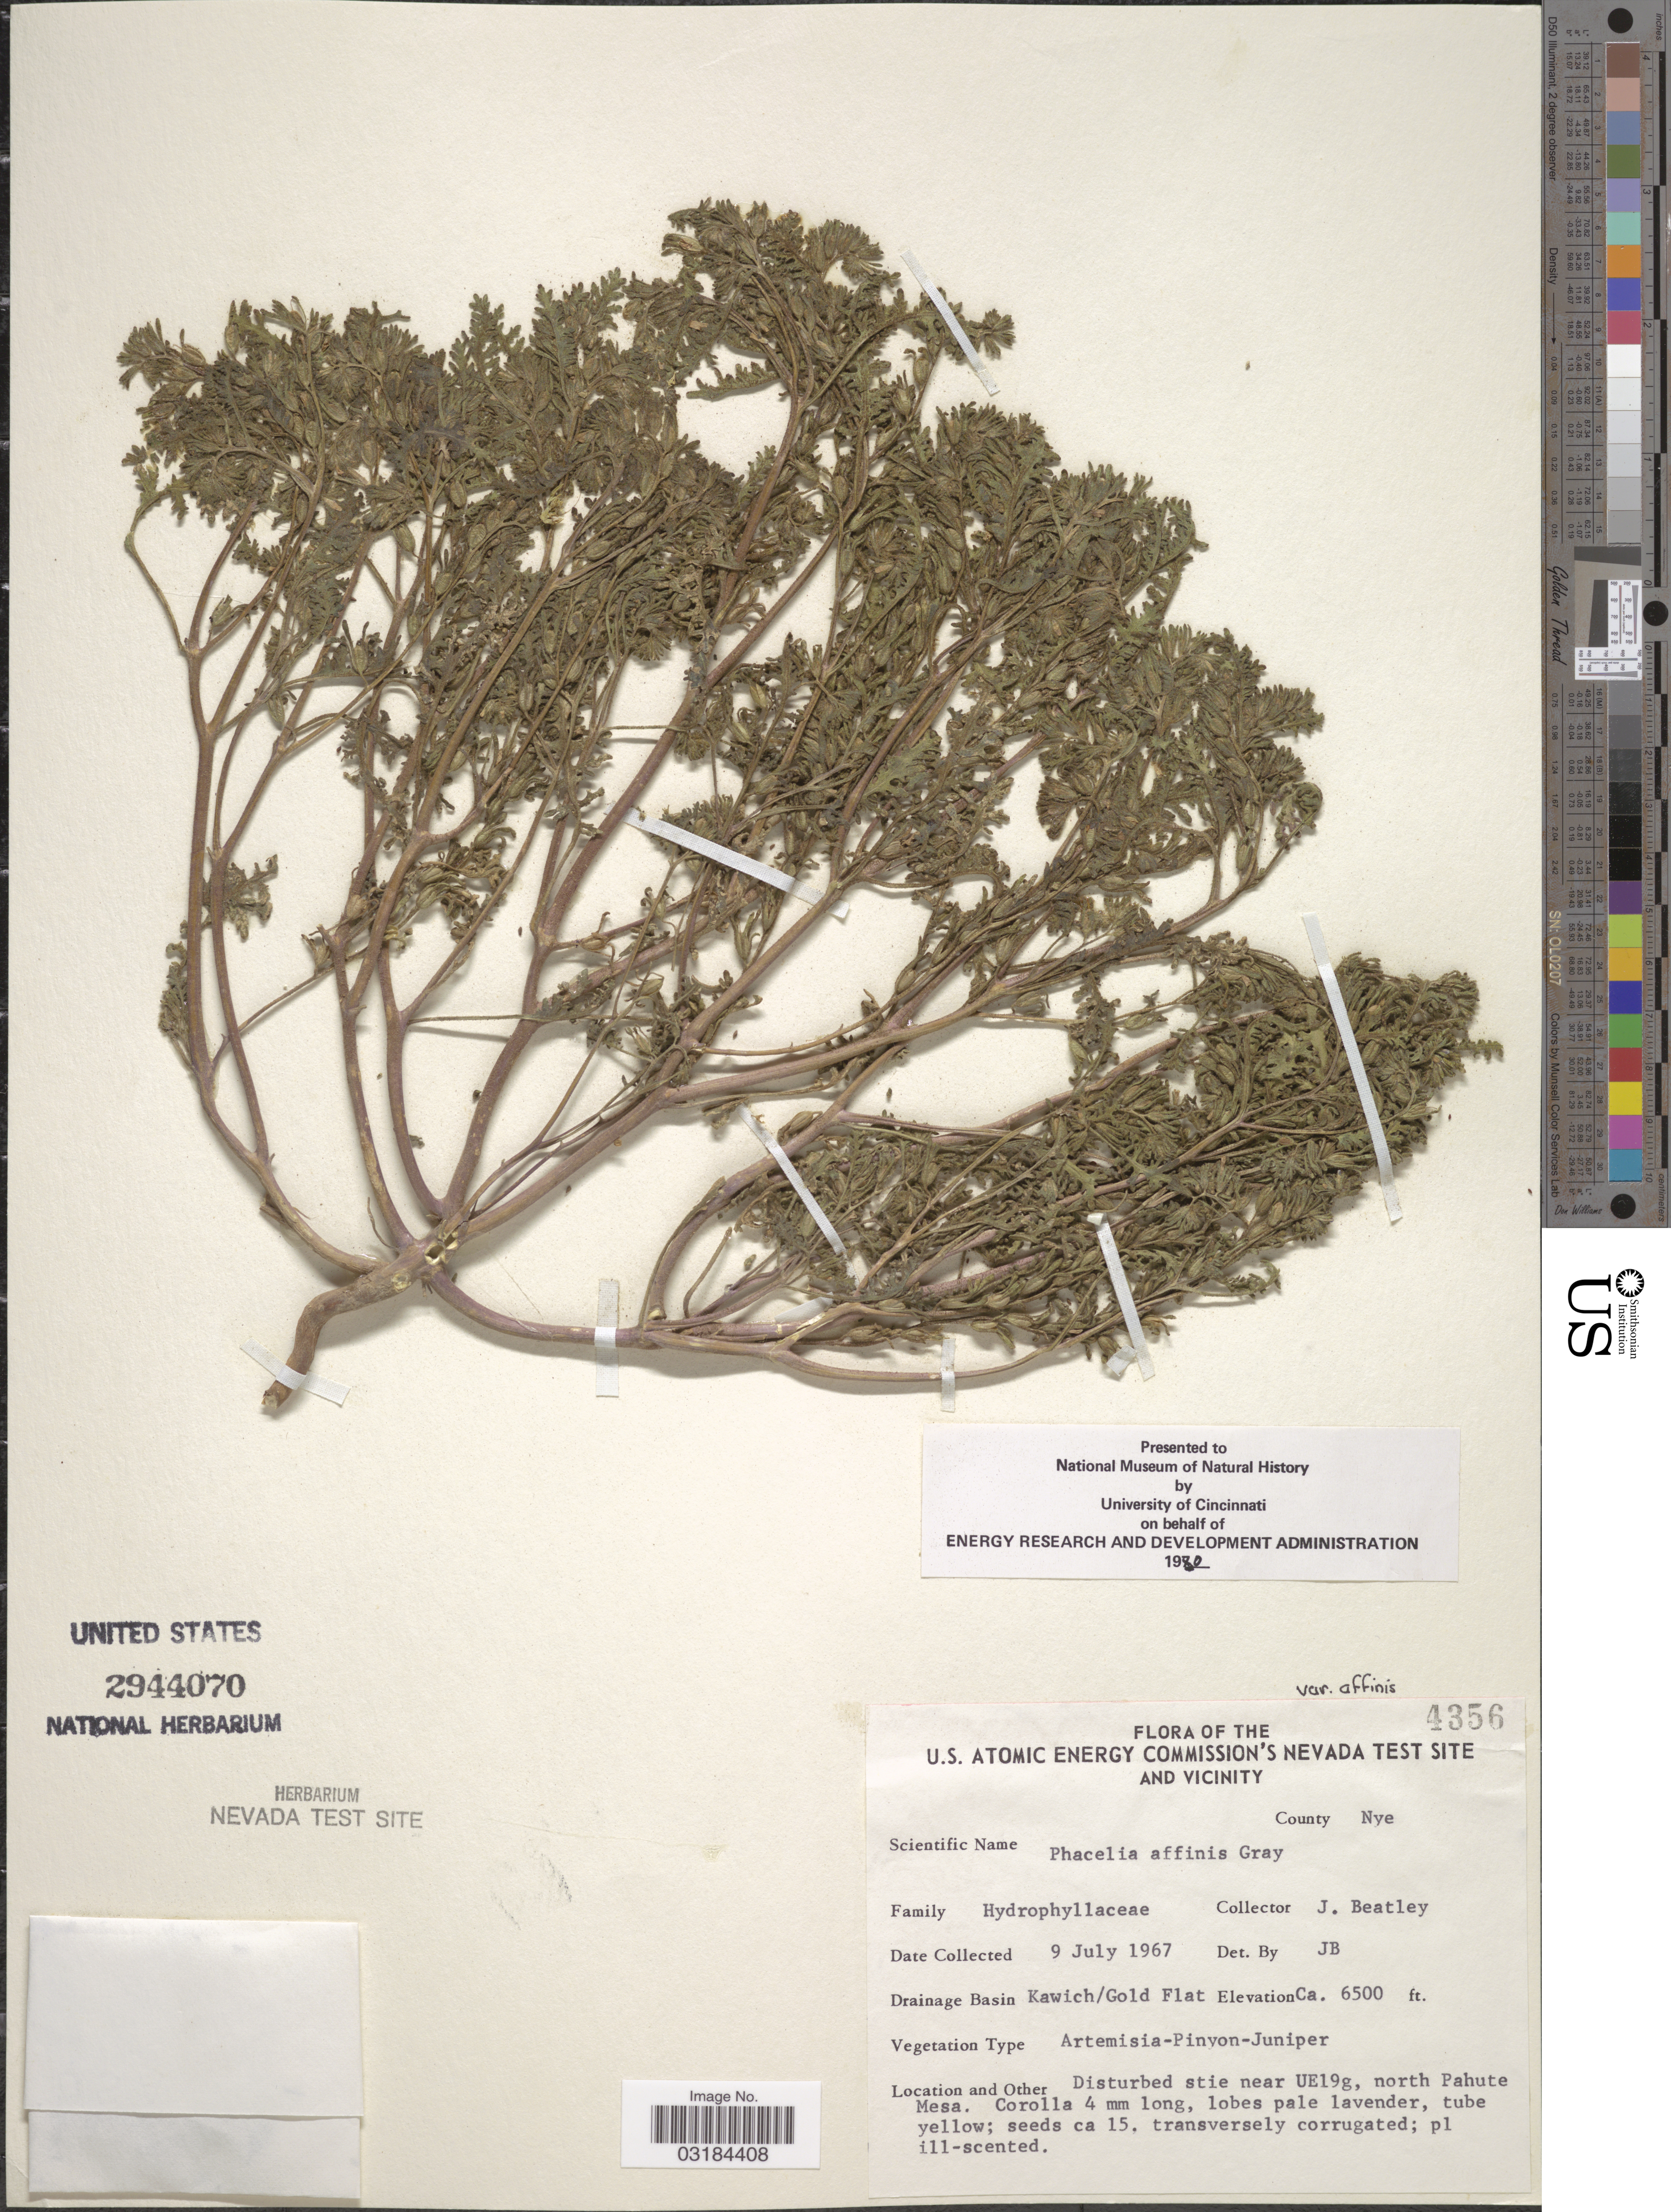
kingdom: Plantae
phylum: Tracheophyta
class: Magnoliopsida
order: Boraginales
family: Hydrophyllaceae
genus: Phacelia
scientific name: Phacelia affinis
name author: A. Gray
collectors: J. C. Beatley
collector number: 4356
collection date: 1967-07-09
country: United States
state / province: Nevada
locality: U.S. Atomic Energy Commission's Nevada Test Site and Vicinity. County Nye. Drainage Basin Kawich/Gold Flat. Disturbed site near UE19g, north Pahute Mesa.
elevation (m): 1981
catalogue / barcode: US 2944070